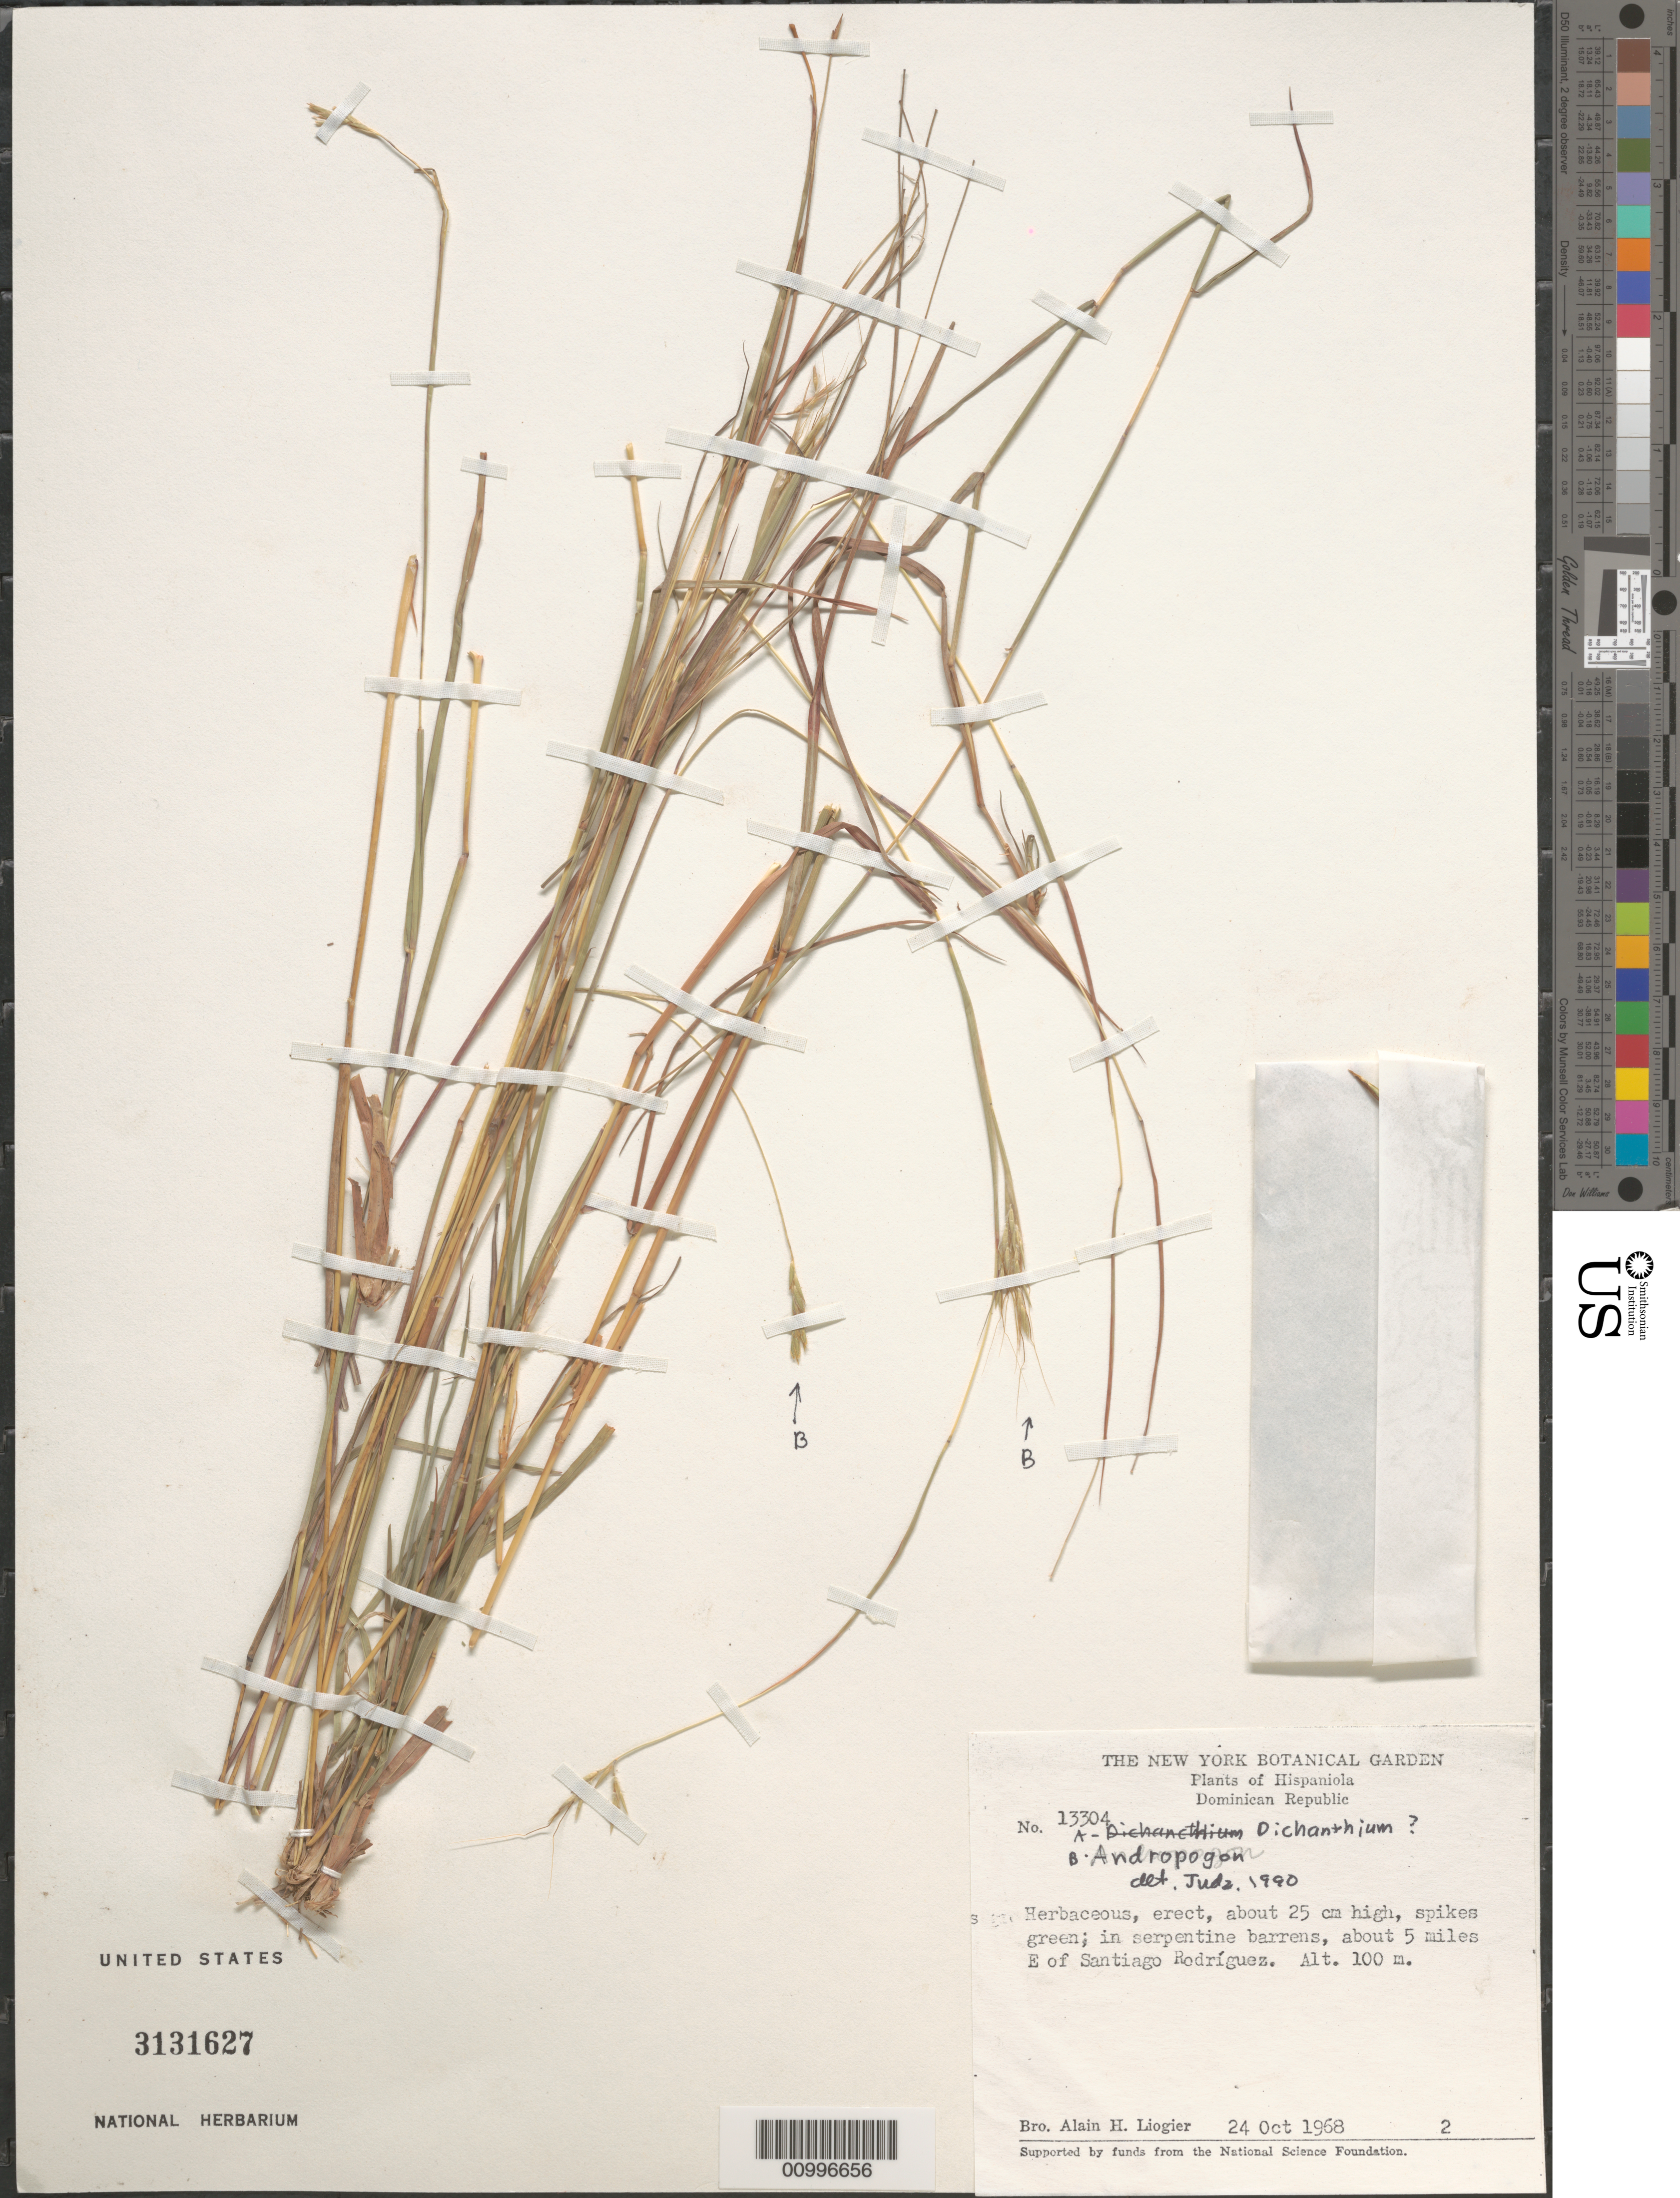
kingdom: Plantae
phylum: Tracheophyta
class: Liliopsida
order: Poales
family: Poaceae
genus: Andropogon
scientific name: Andropogon sp.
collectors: A. H. Liogier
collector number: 13304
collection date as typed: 24 Oct 1968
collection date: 1968-10-24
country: Dominican Republic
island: Hispaniola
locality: about 5 miles E of Santiago Rodriguez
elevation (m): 100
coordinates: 0 N, 0 E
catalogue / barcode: US 3131627